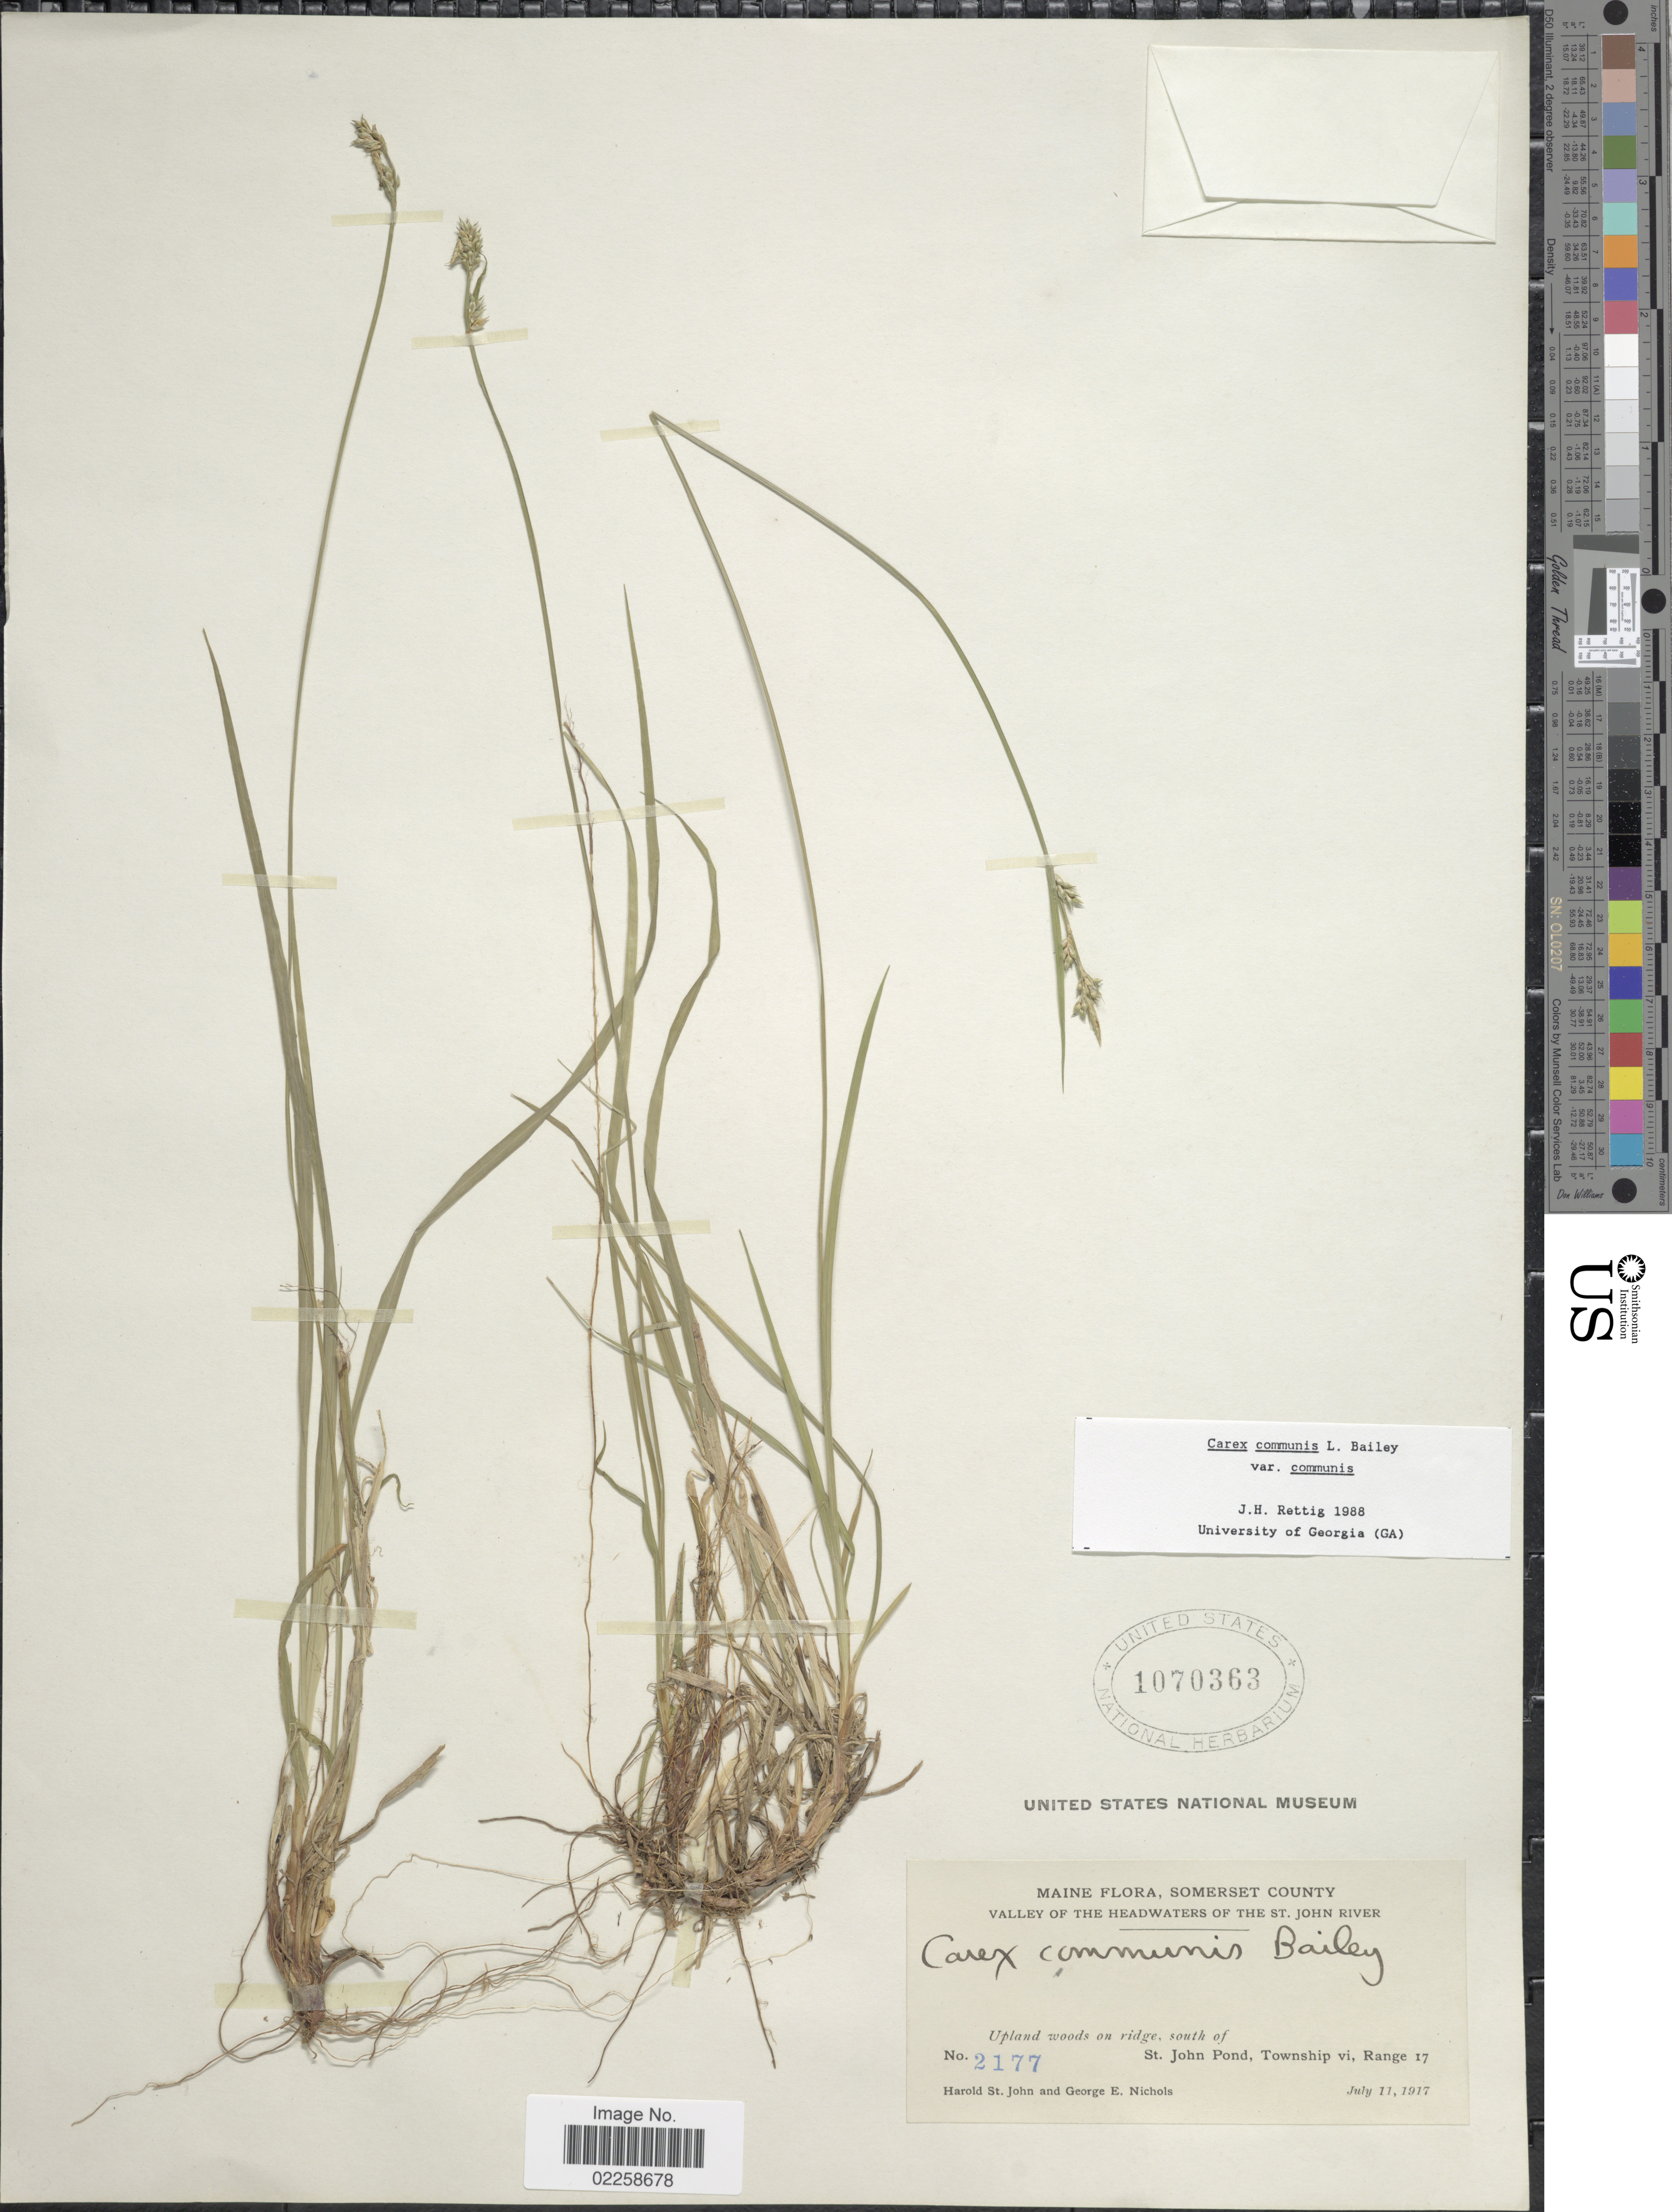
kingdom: Plantae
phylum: Tracheophyta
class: Liliopsida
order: Poales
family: Cyperaceae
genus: Carex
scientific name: Carex communis var. communis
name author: L.H. Bailey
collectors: H. St. John & G. E. Nichols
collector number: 2177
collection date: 1917-07-11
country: United States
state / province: Maine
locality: Somerset County, Upland woods on ridge, south of St. Jhn Pond, Township vi, Range 17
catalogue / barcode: US 1070363